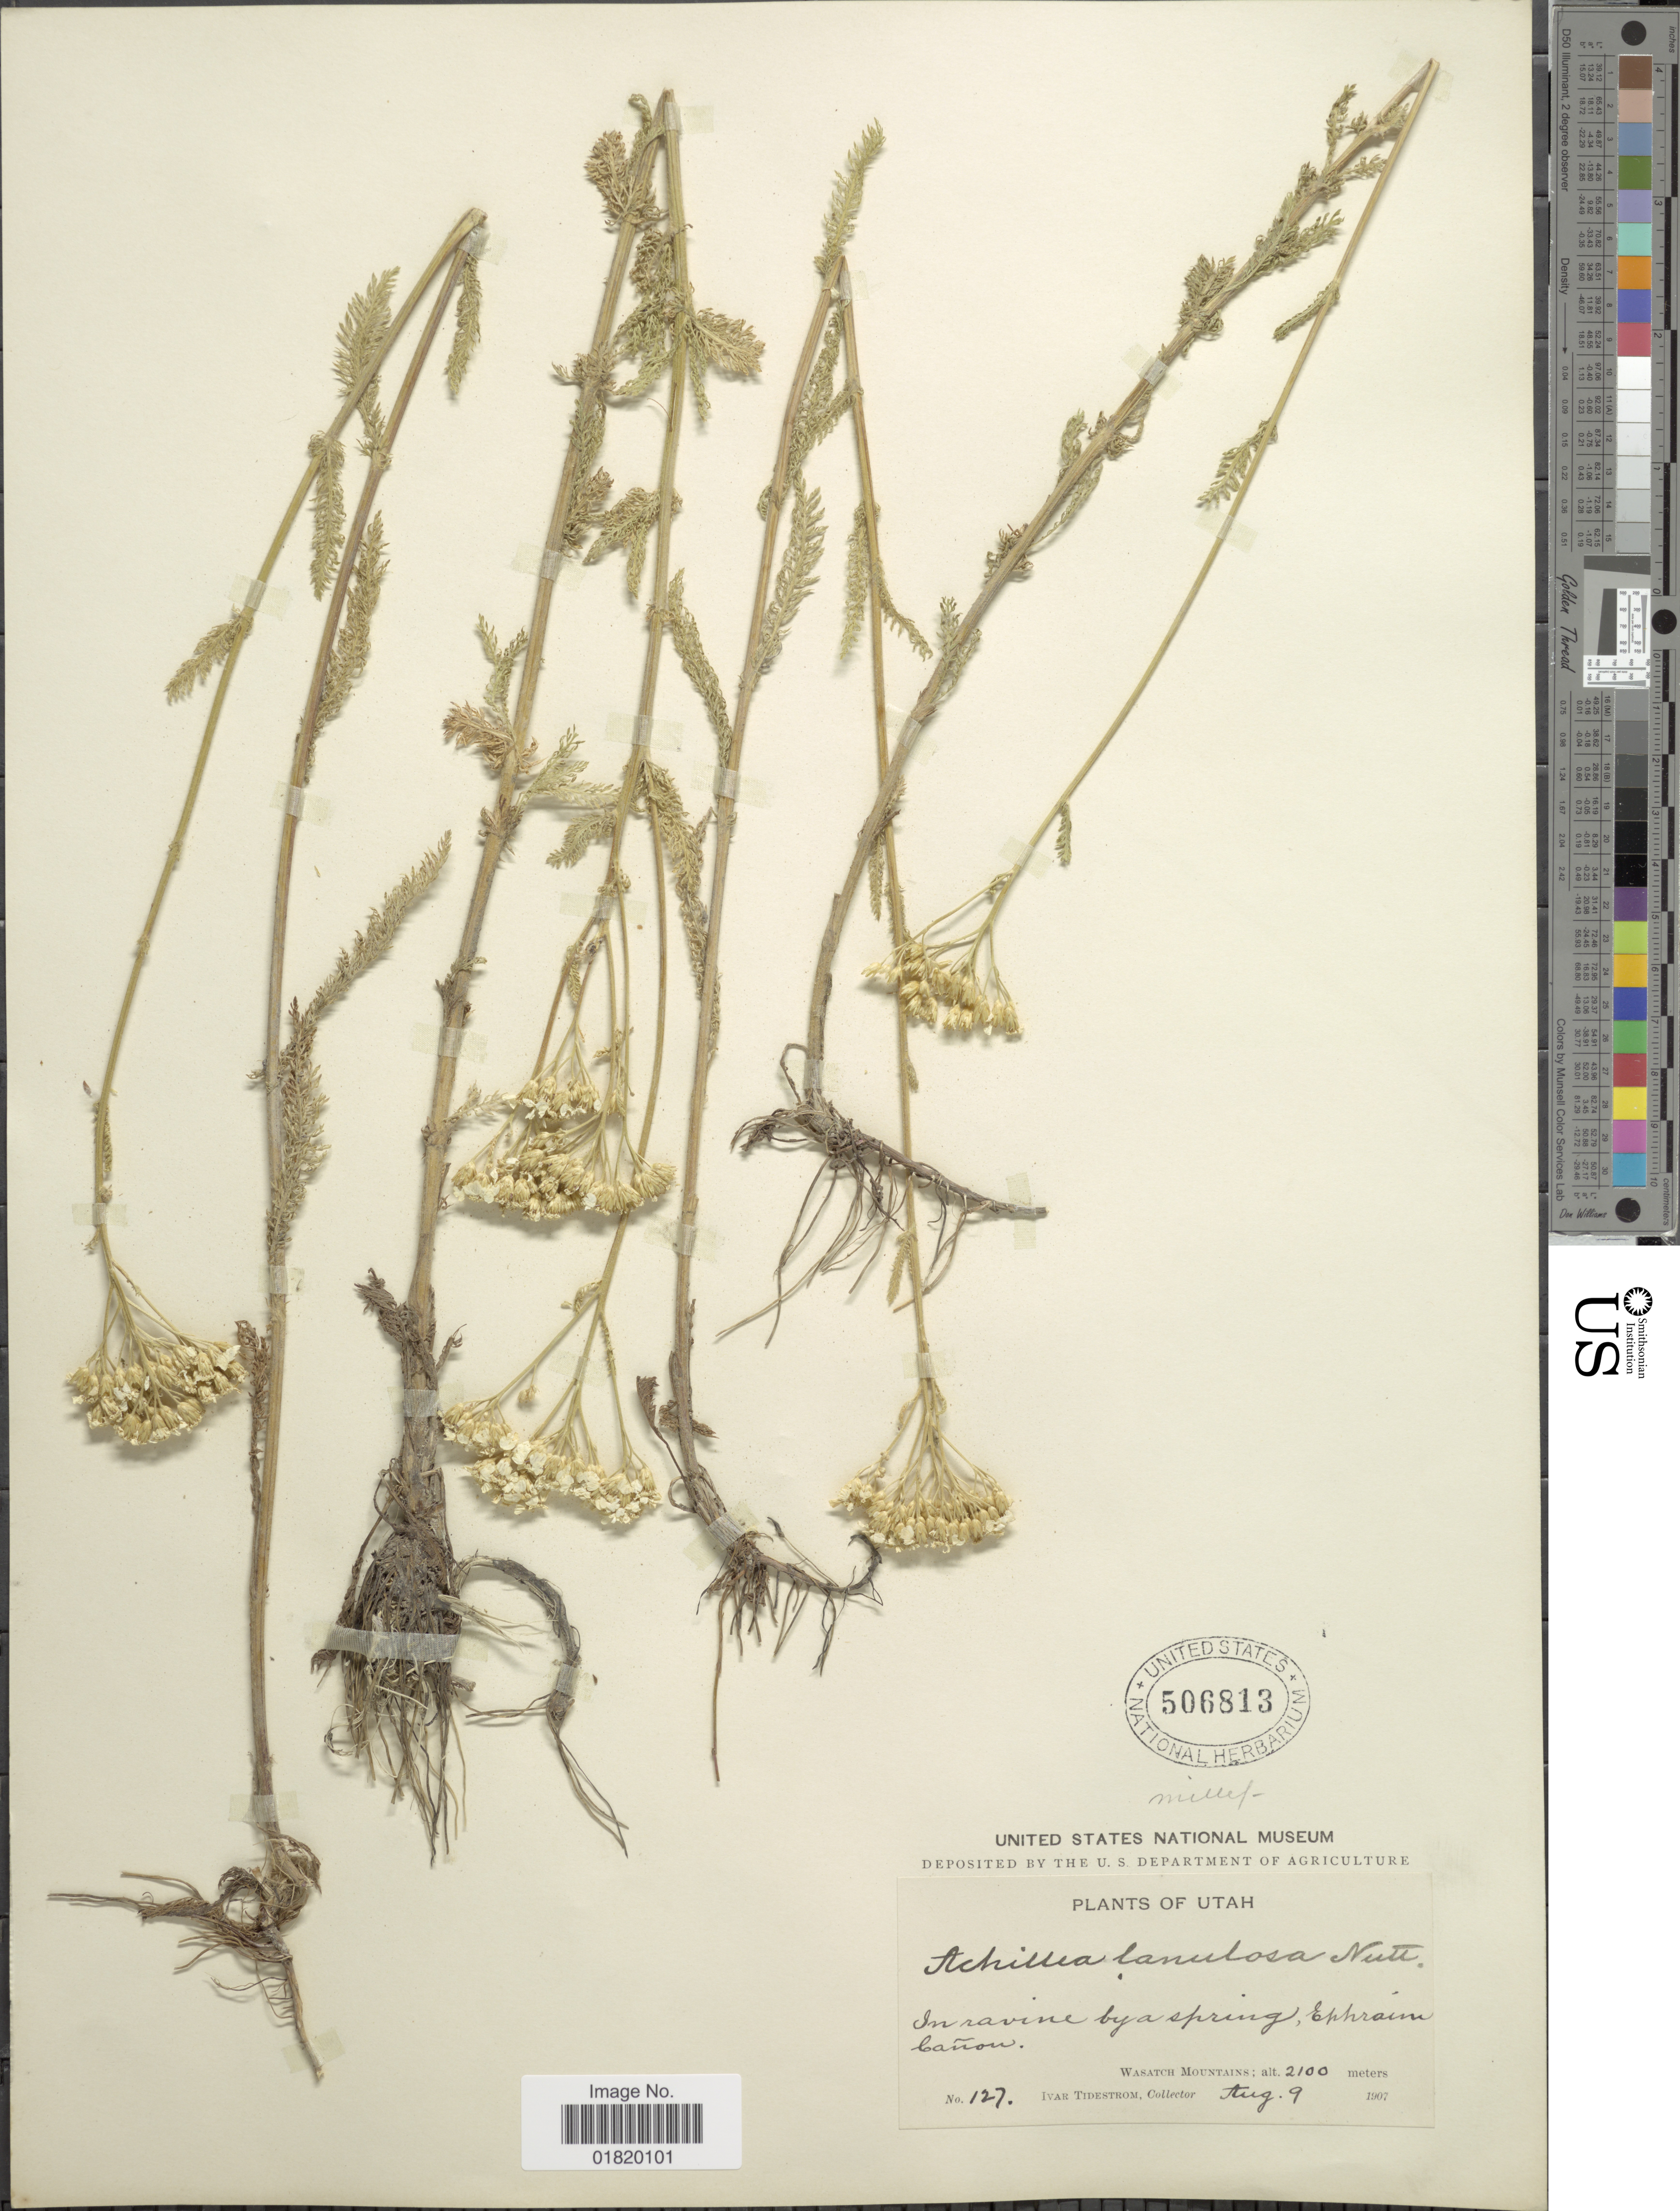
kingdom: Plantae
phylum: Tracheophyta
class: Magnoliopsida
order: Asterales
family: Asteraceae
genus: Achillea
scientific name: Achillea lanulosa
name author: Nutt.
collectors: I. F. Tidestrom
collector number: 127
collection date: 1907-08-09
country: United States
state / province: Utah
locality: Ephraim Cañon. Wasatch Mountains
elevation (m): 2100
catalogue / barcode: US 506813